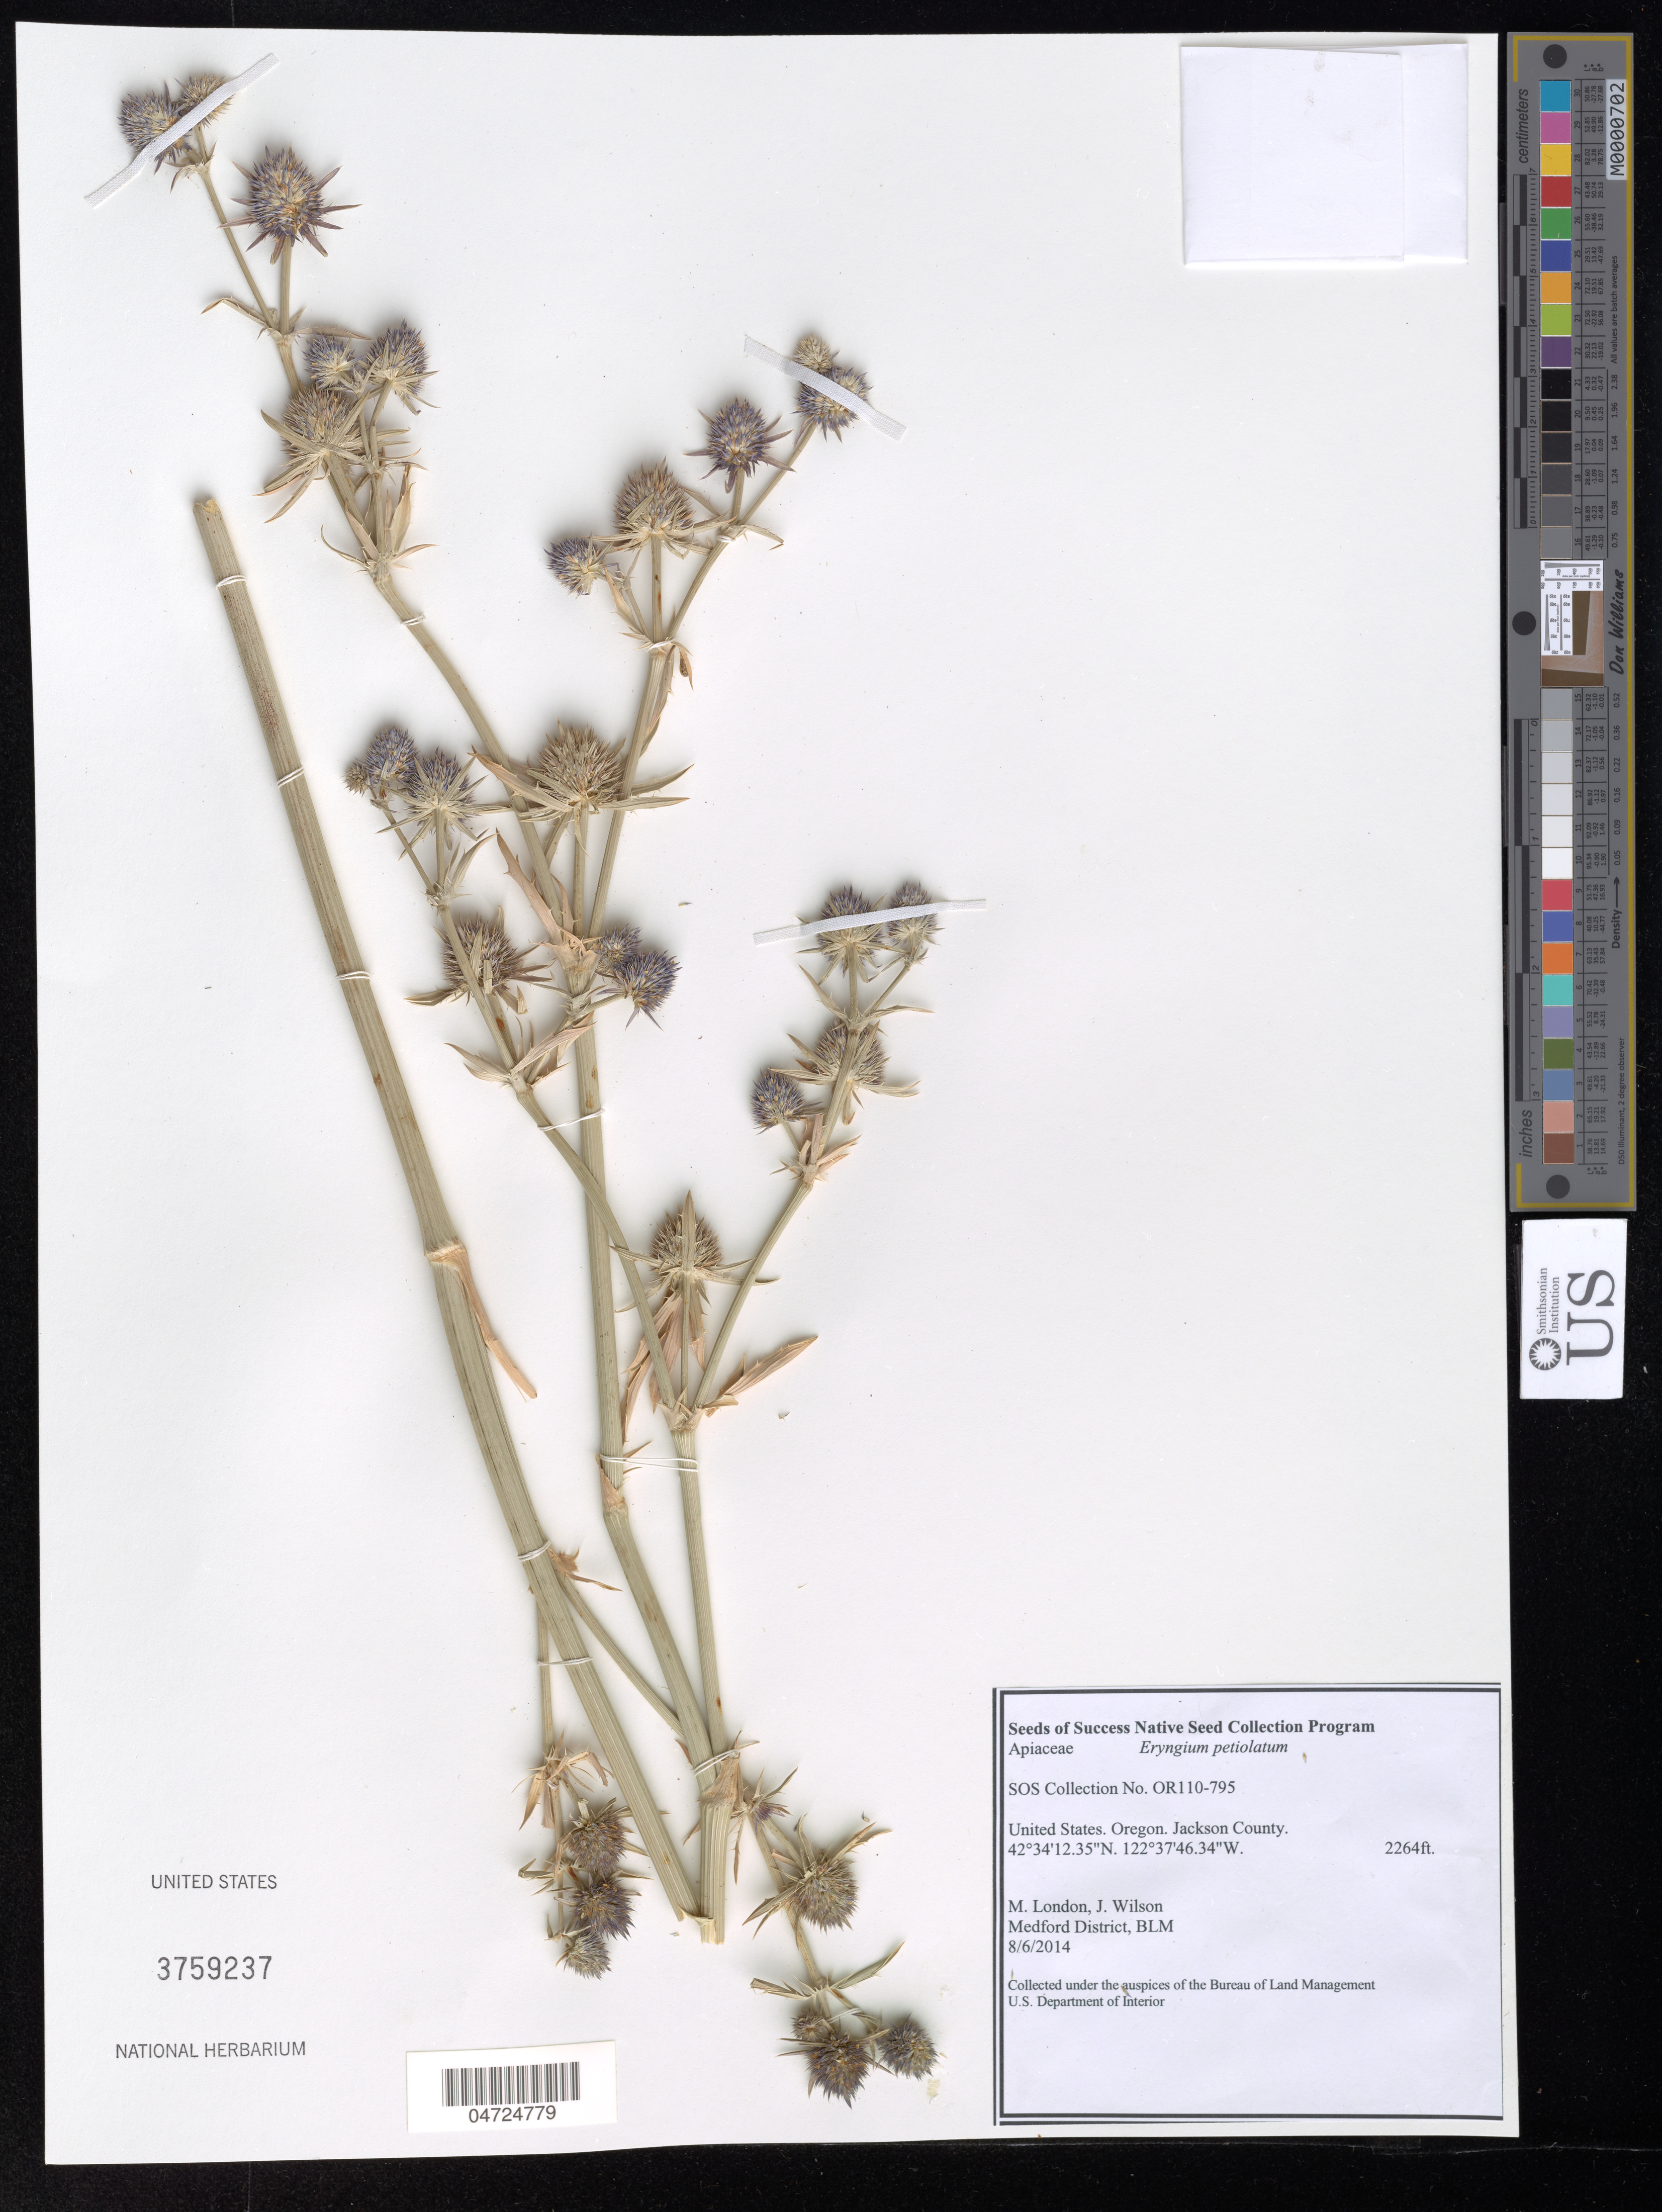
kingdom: Plantae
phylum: Tracheophyta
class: Magnoliopsida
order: Apiales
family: Apiaceae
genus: Eryngium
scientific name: Eryngium petiolatum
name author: Hook.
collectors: M. London & J. Wilson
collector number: OR110-795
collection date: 2014-08-06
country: United States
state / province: Oregon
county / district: Jackson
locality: Jackson County.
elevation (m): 690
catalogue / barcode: US 3759237